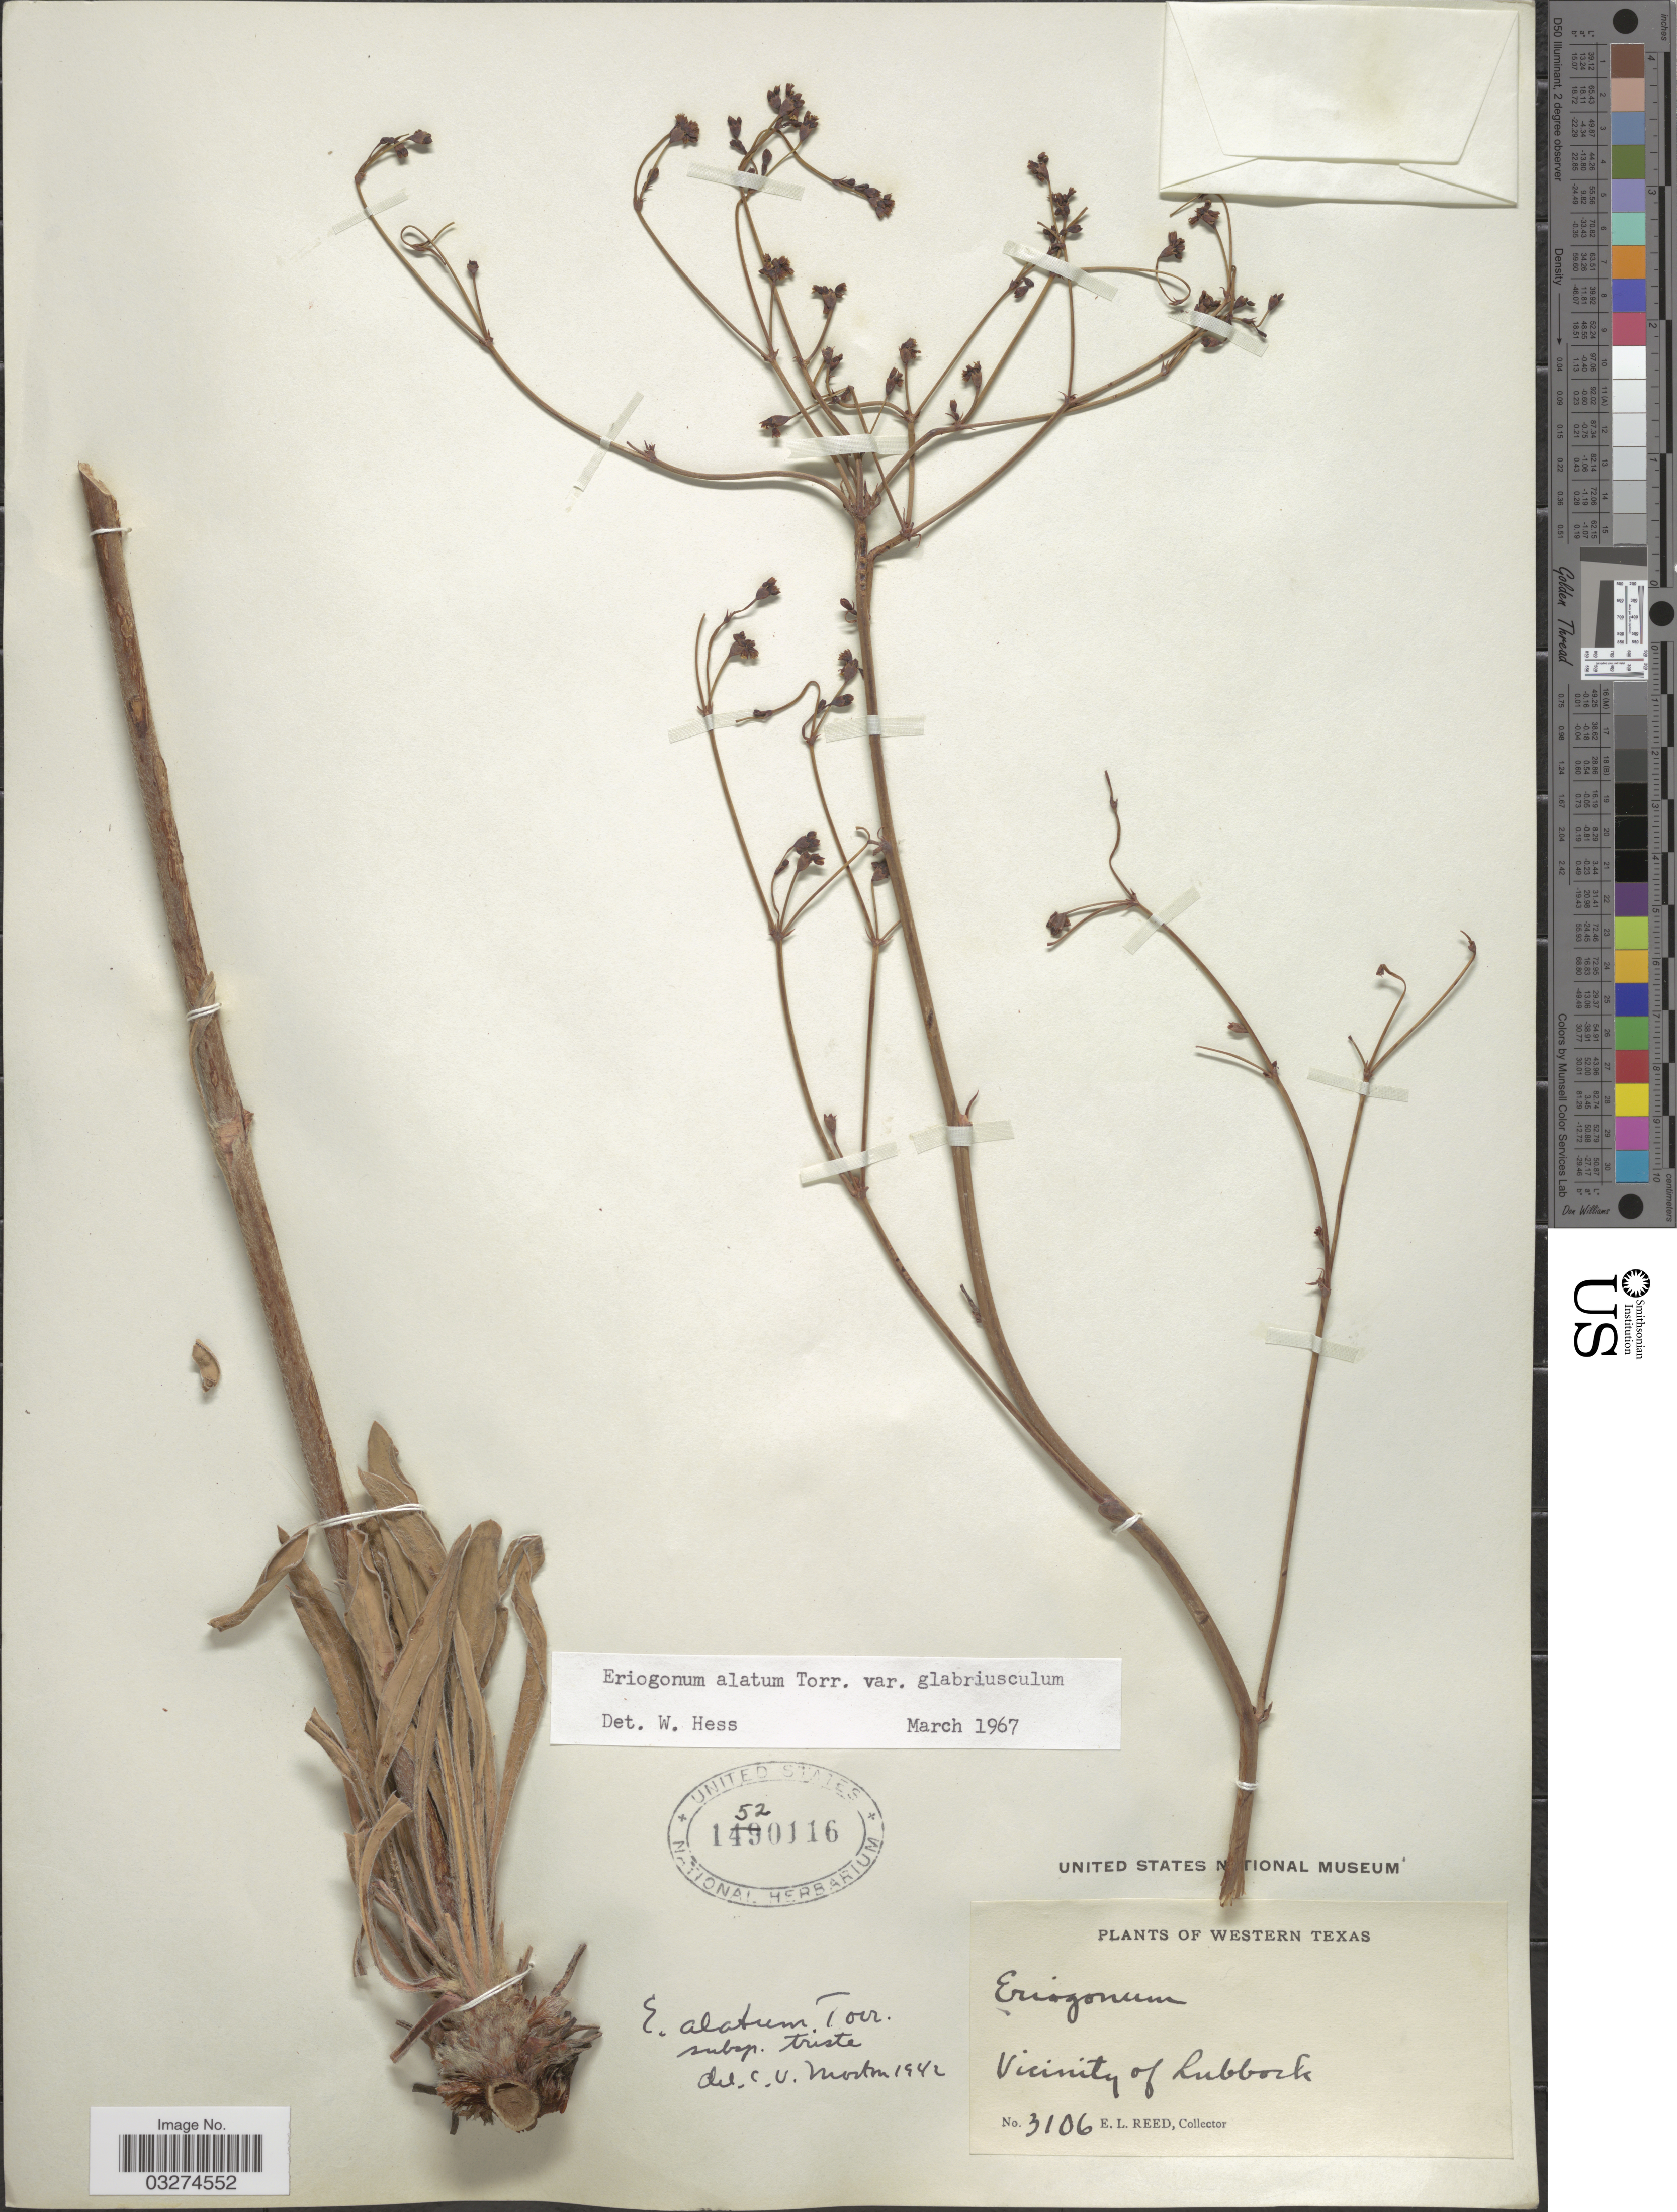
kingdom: Plantae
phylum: Tracheophyta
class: Magnoliopsida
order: Caryophyllales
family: Polygonaceae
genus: Eriogonum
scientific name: Eriogonum alatum var. glabriusculum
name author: Torr.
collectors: E. Reed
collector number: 3106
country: United States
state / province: Texas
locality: Western Texas. Vicinity of Lubbock.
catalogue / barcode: US 1520116